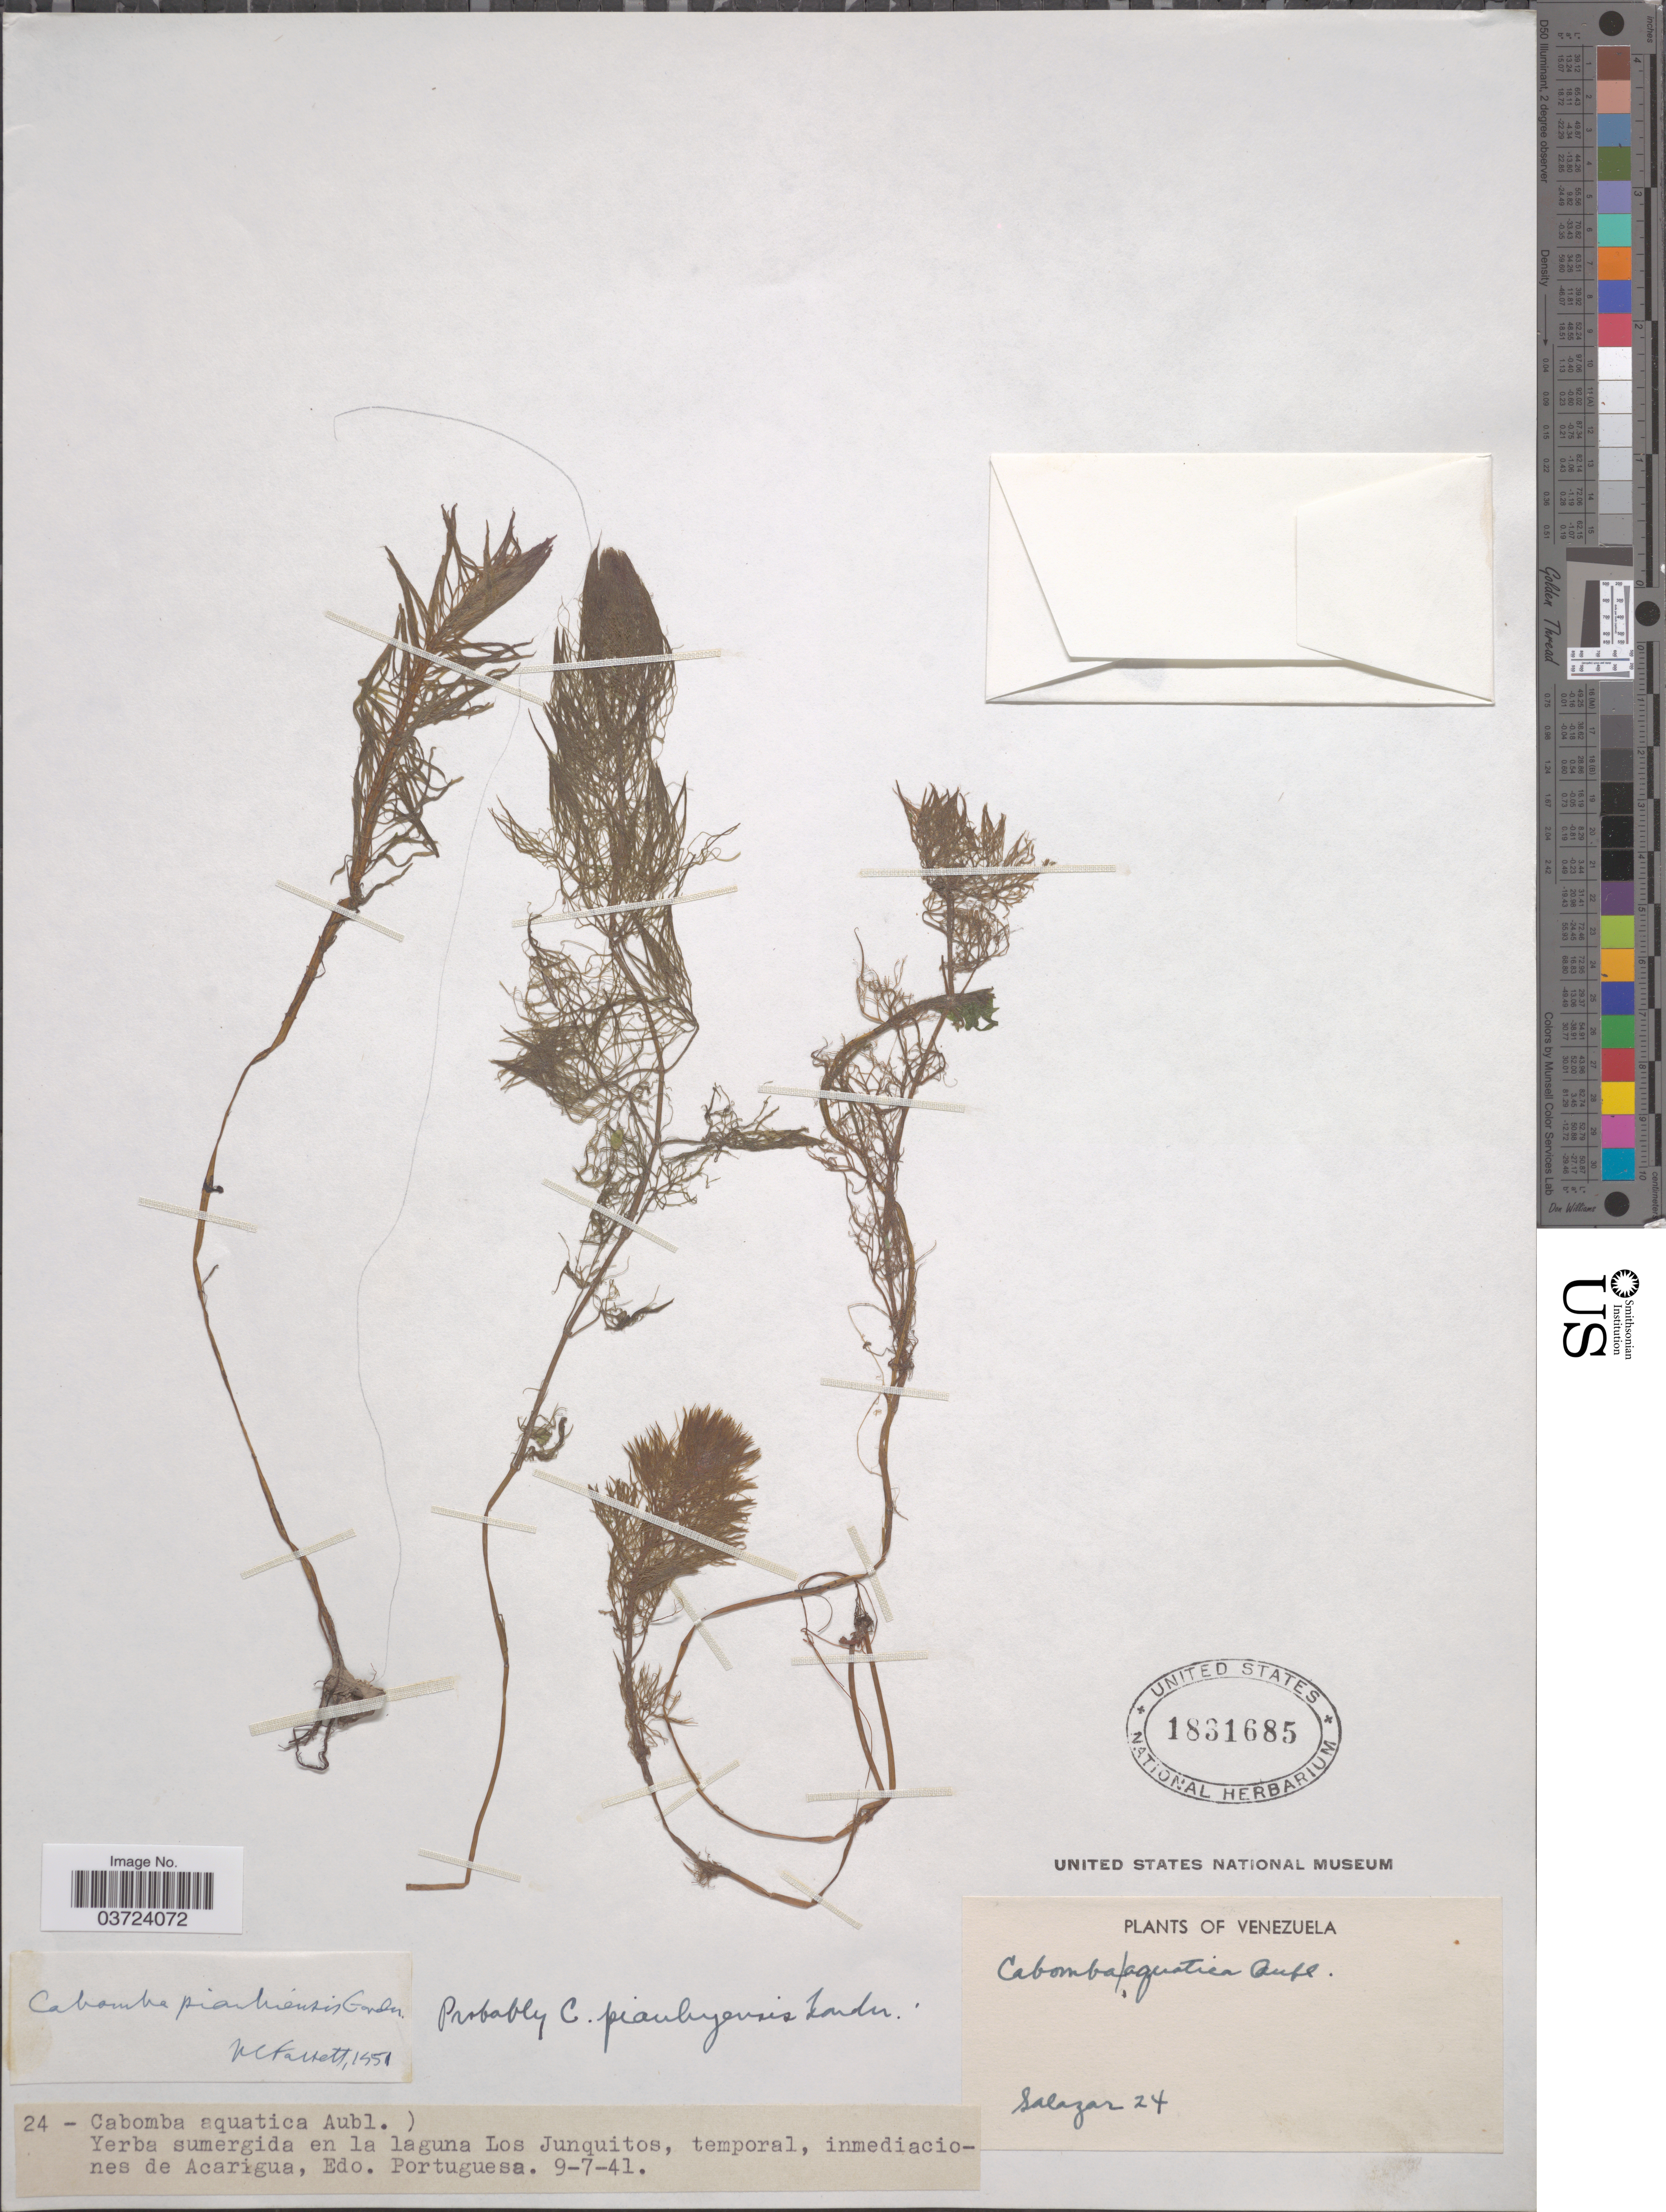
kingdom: Plantae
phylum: Tracheophyta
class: Magnoliopsida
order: Nymphaeales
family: Cabombaceae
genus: Cabomba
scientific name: Cabomba piauhyensis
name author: Gardner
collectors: -. Salazar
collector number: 24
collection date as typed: Transcribed d/m/y: 9/7/41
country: Venezuela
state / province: Portuguesa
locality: En la laguna Los Junquitos, temporal, inmediaciones de Acarigua.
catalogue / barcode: US 1831685